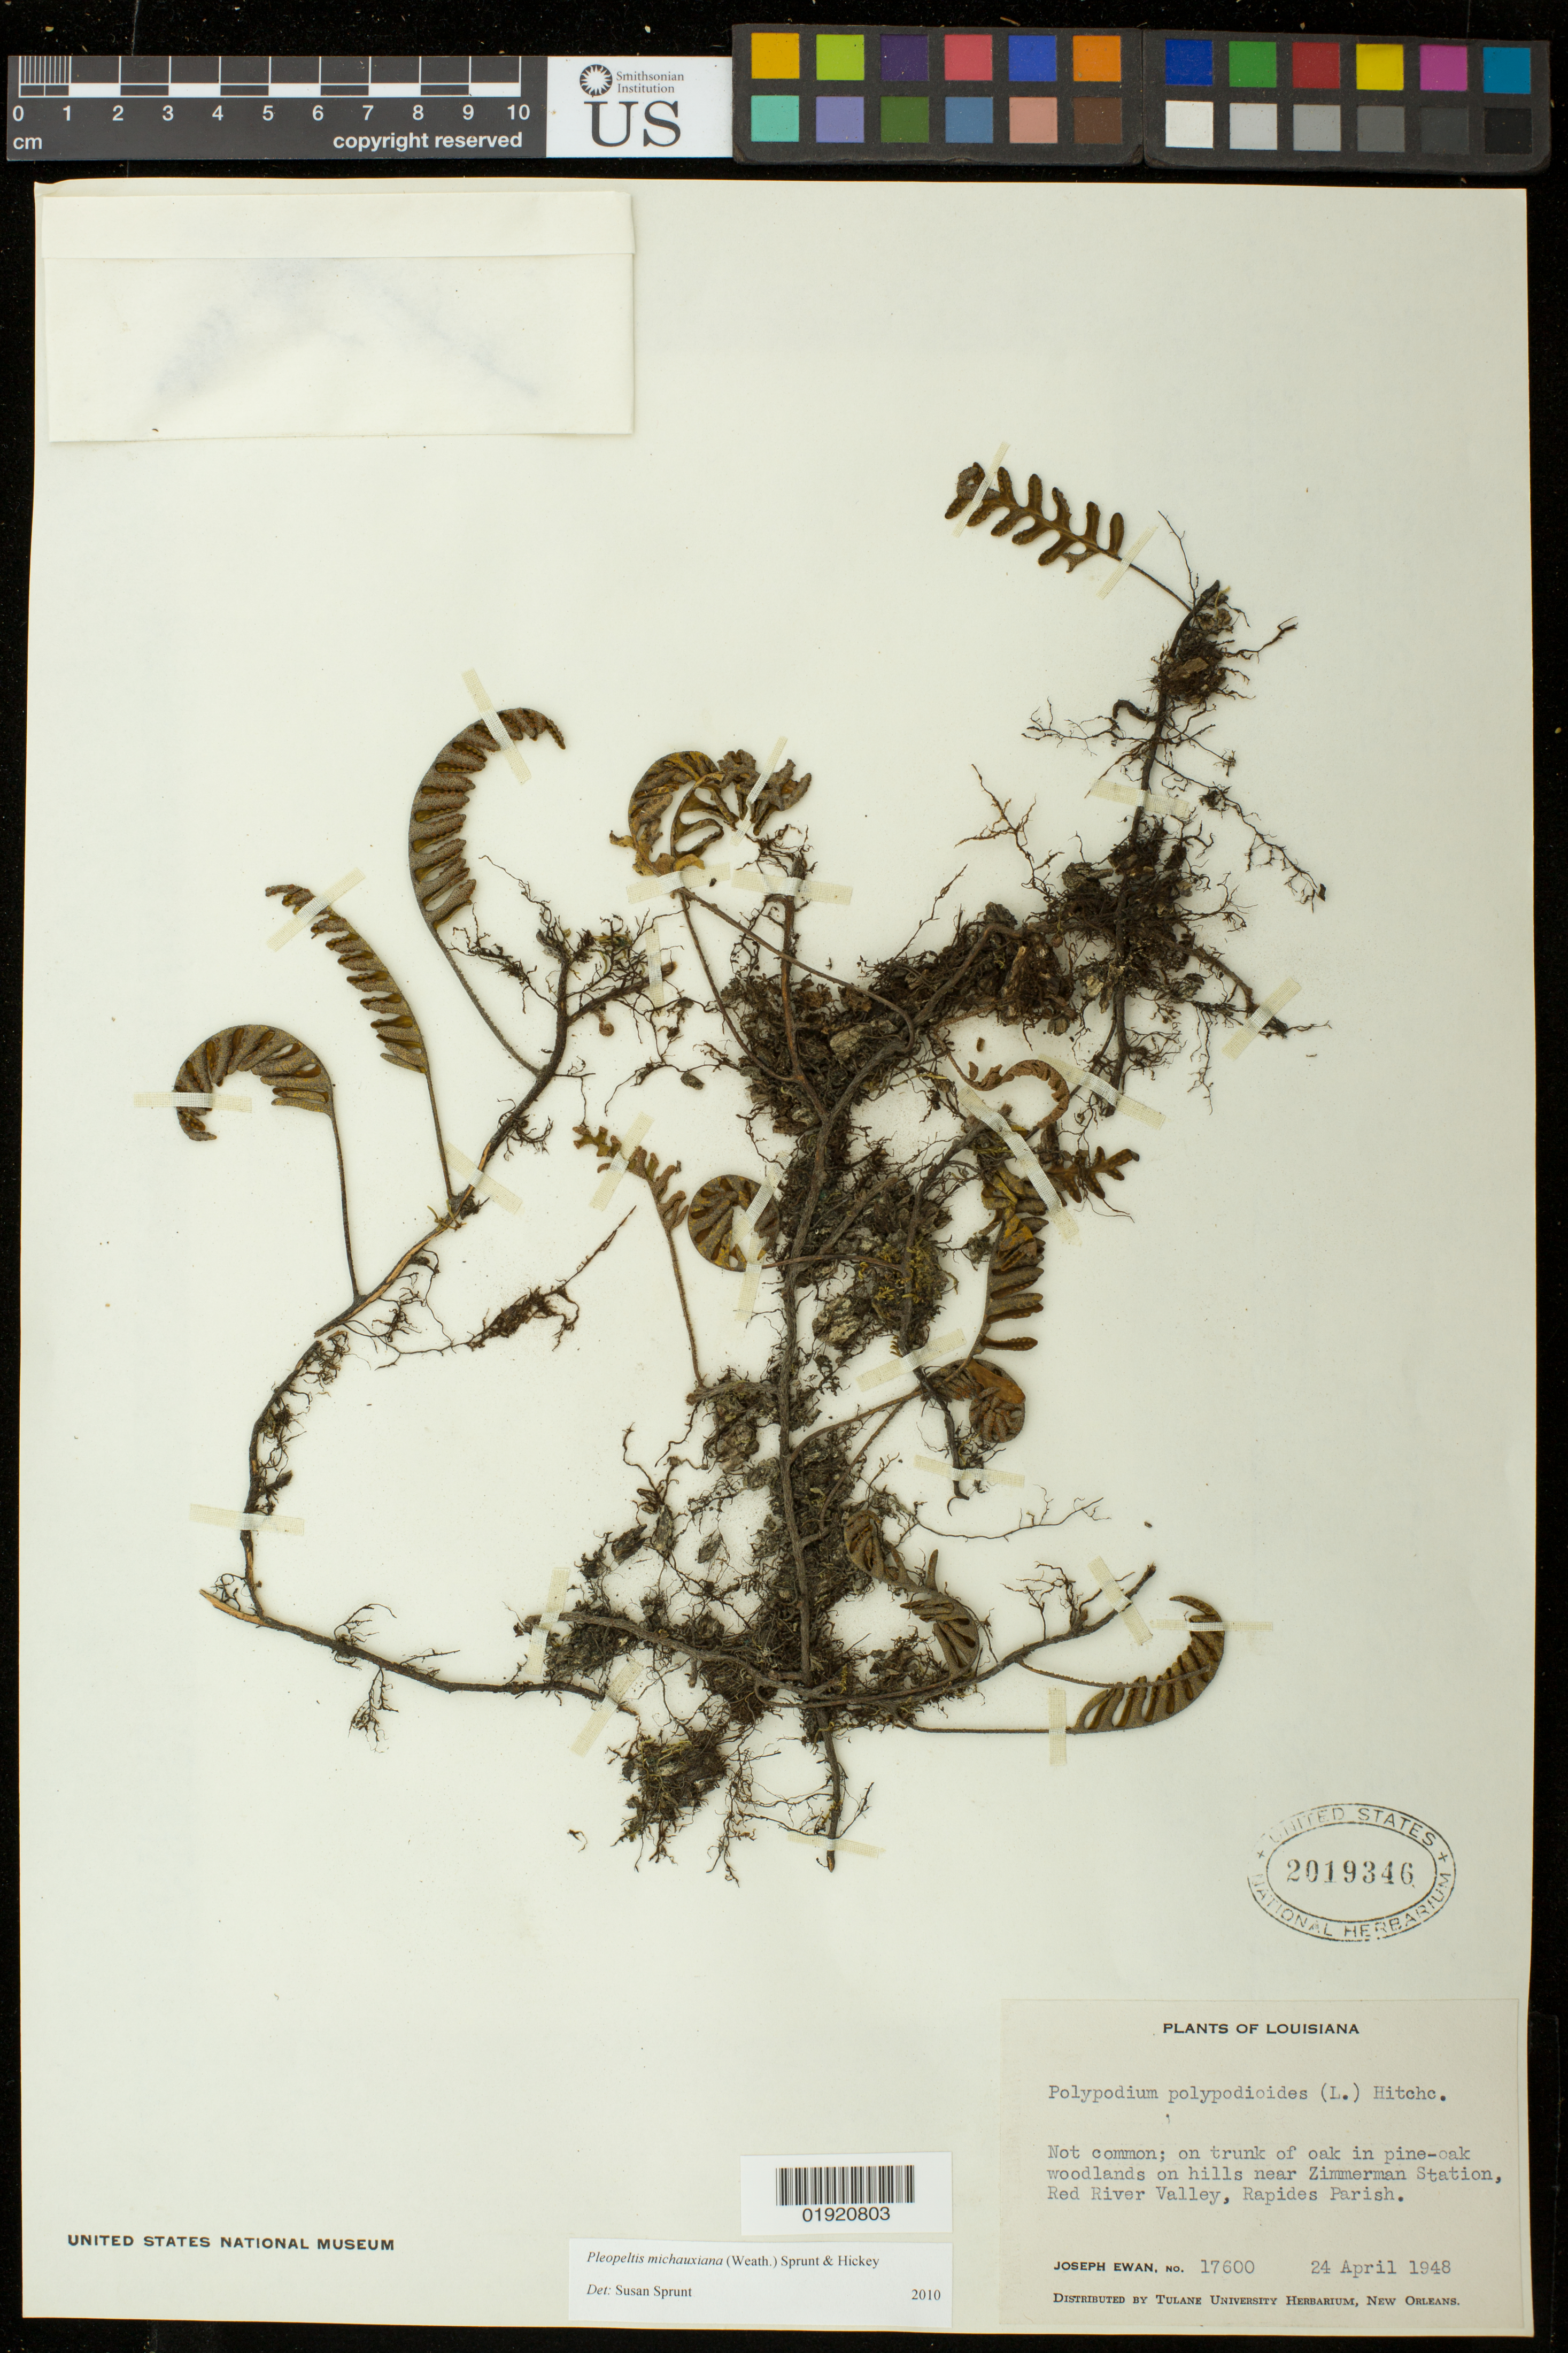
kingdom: Plantae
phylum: Tracheophyta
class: Polypodiopsida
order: Polypodiales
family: Polypodiaceae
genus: Pleopeltis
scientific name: Pleopeltis michauxiana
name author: (Weath.) Hickey & Sprunt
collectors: J. A. Ewan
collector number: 17600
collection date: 1948-04-24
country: United States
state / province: Louisiana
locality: Louisiana. Near Zimmerman Station, Red River Valley, Rapides Parish.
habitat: Not common, on trunk of oak in pine-oak woodlands on hills.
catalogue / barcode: US 2019346